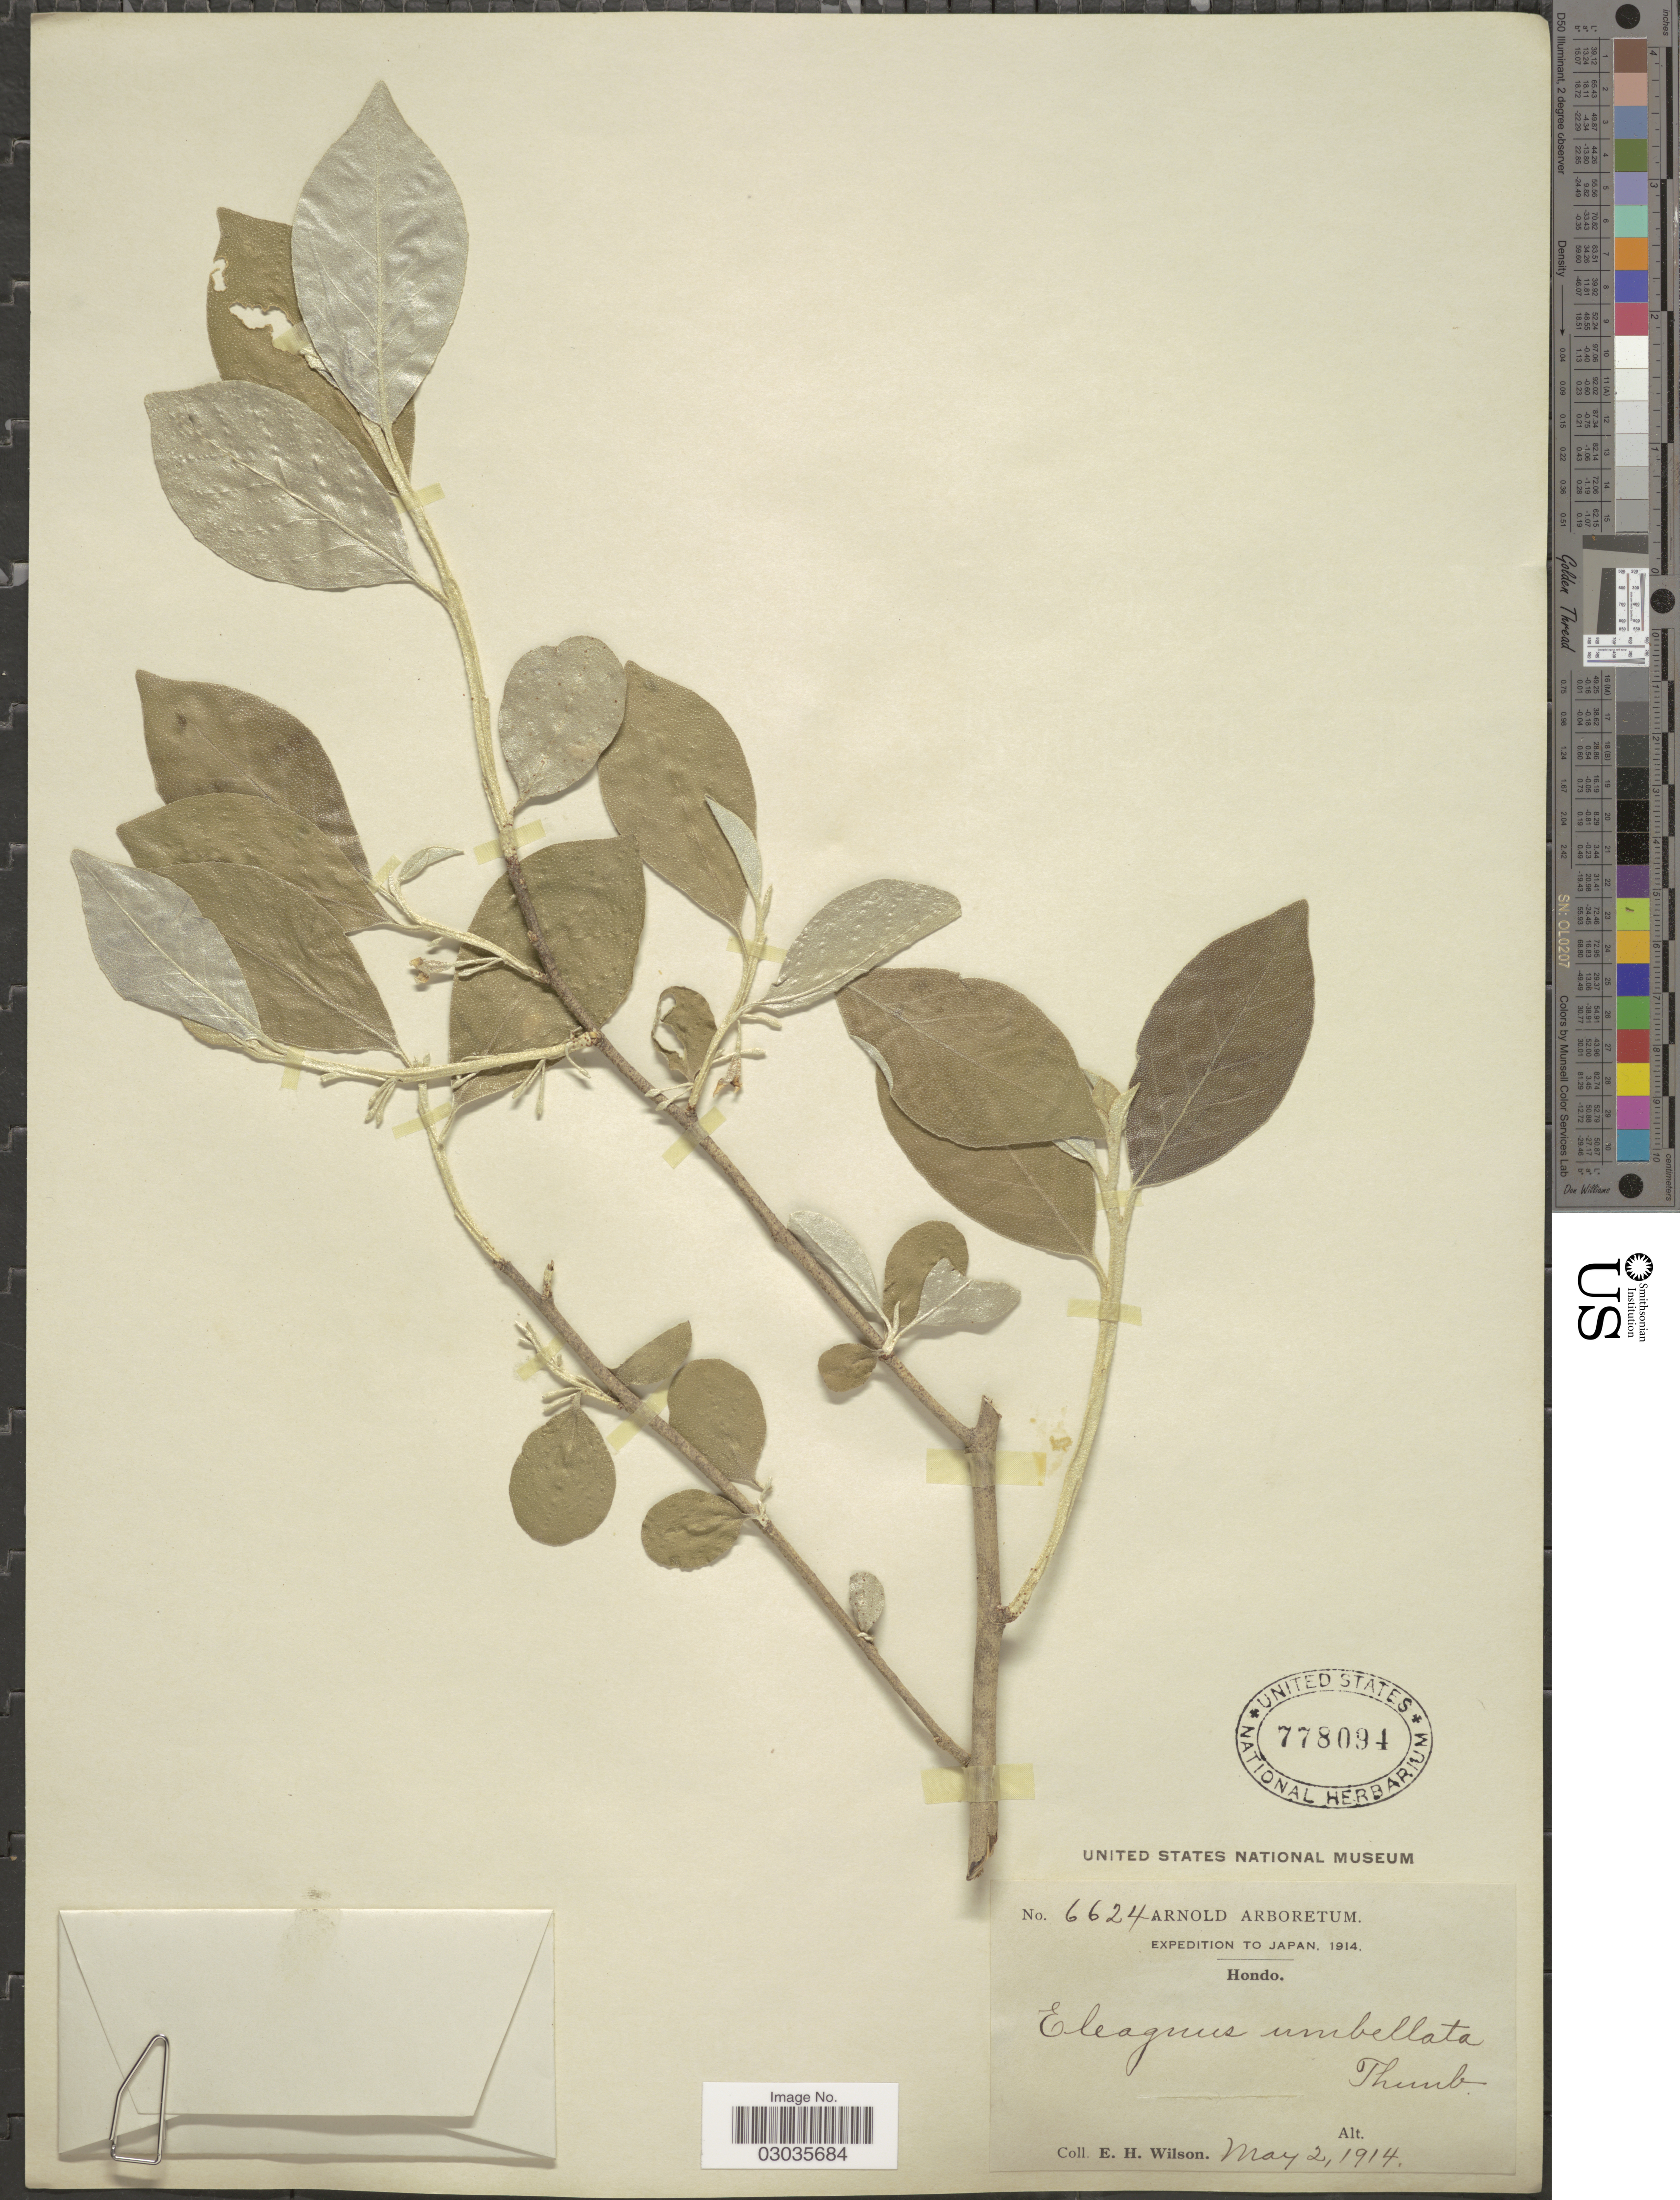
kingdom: Plantae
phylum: Tracheophyta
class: Magnoliopsida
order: Rosales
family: Elaeagnaceae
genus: Elaeagnus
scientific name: Elaeagnus umbellata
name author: Thunb.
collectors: E. Wilson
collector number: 6624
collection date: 1914-05-02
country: Japan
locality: Hondo.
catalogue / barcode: US 778094